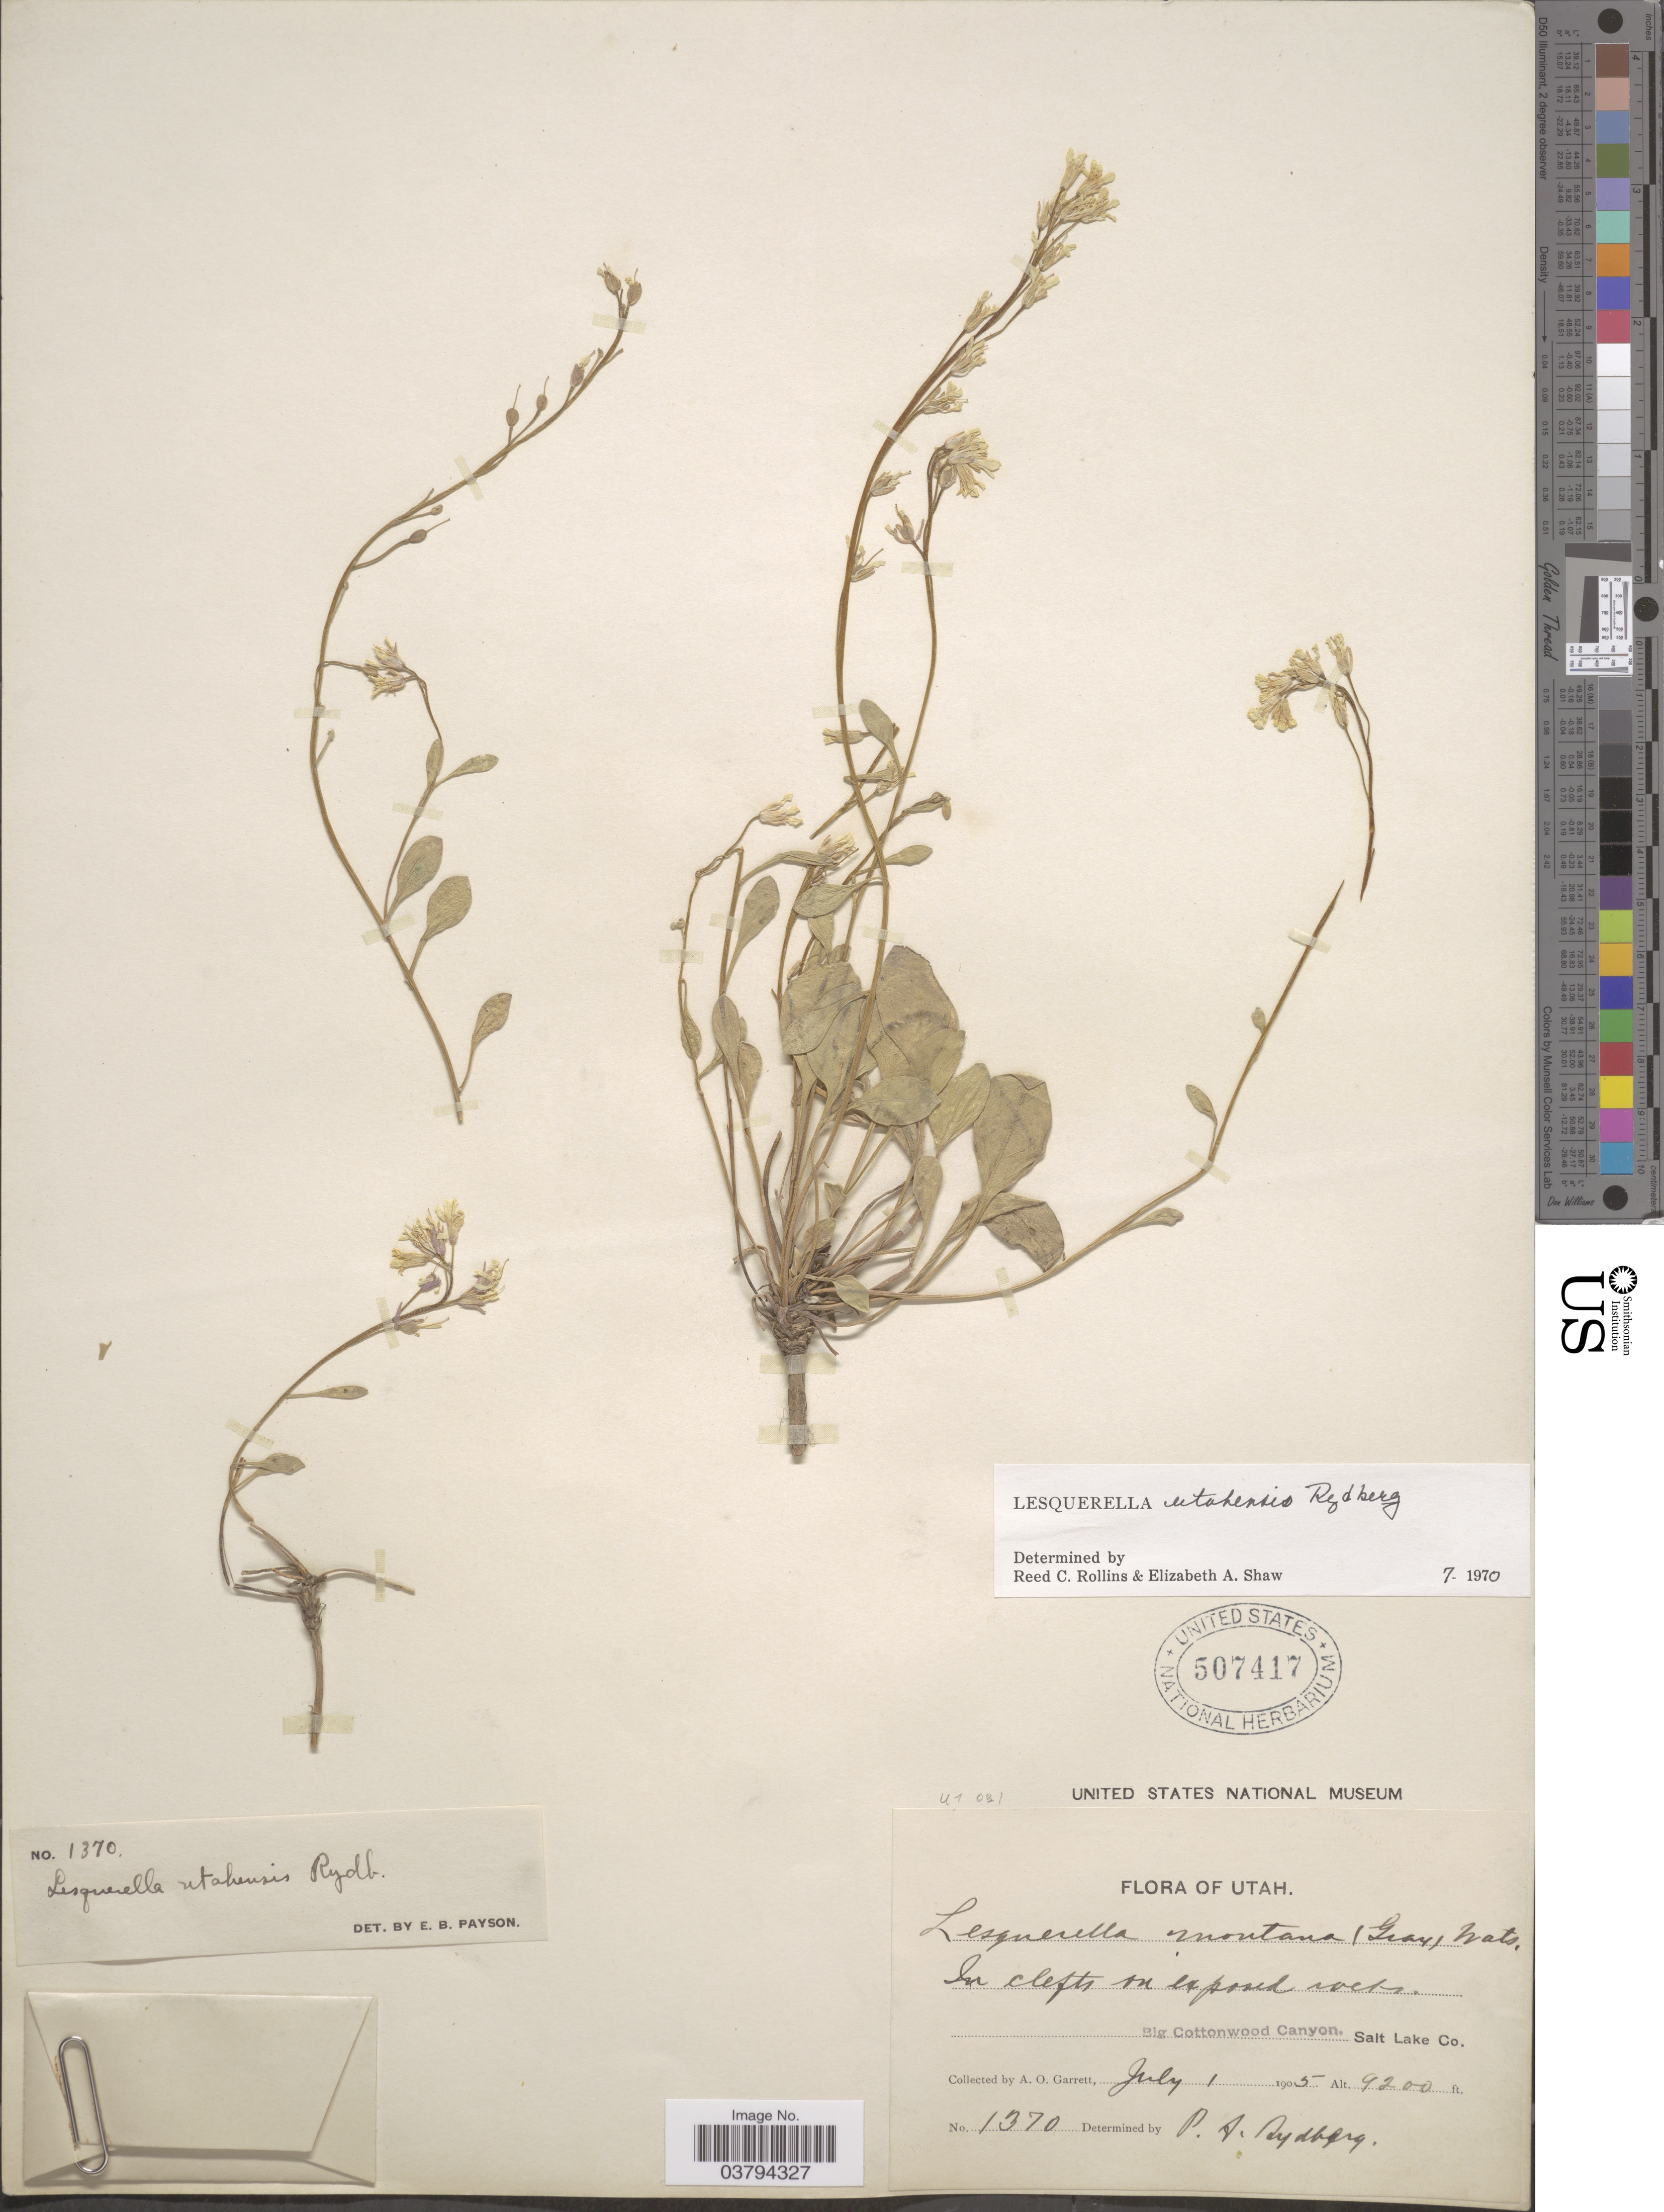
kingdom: Plantae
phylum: Tracheophyta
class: Magnoliopsida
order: Brassicales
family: Brassicaceae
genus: Lesquerella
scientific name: Lesquerella utahensis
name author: Rydb.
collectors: A. O. Garrett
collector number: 1370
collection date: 1905-07-01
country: United States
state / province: Utah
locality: Big Cottonwood Canyon, Salt Lake Co.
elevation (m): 2804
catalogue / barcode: US 507417